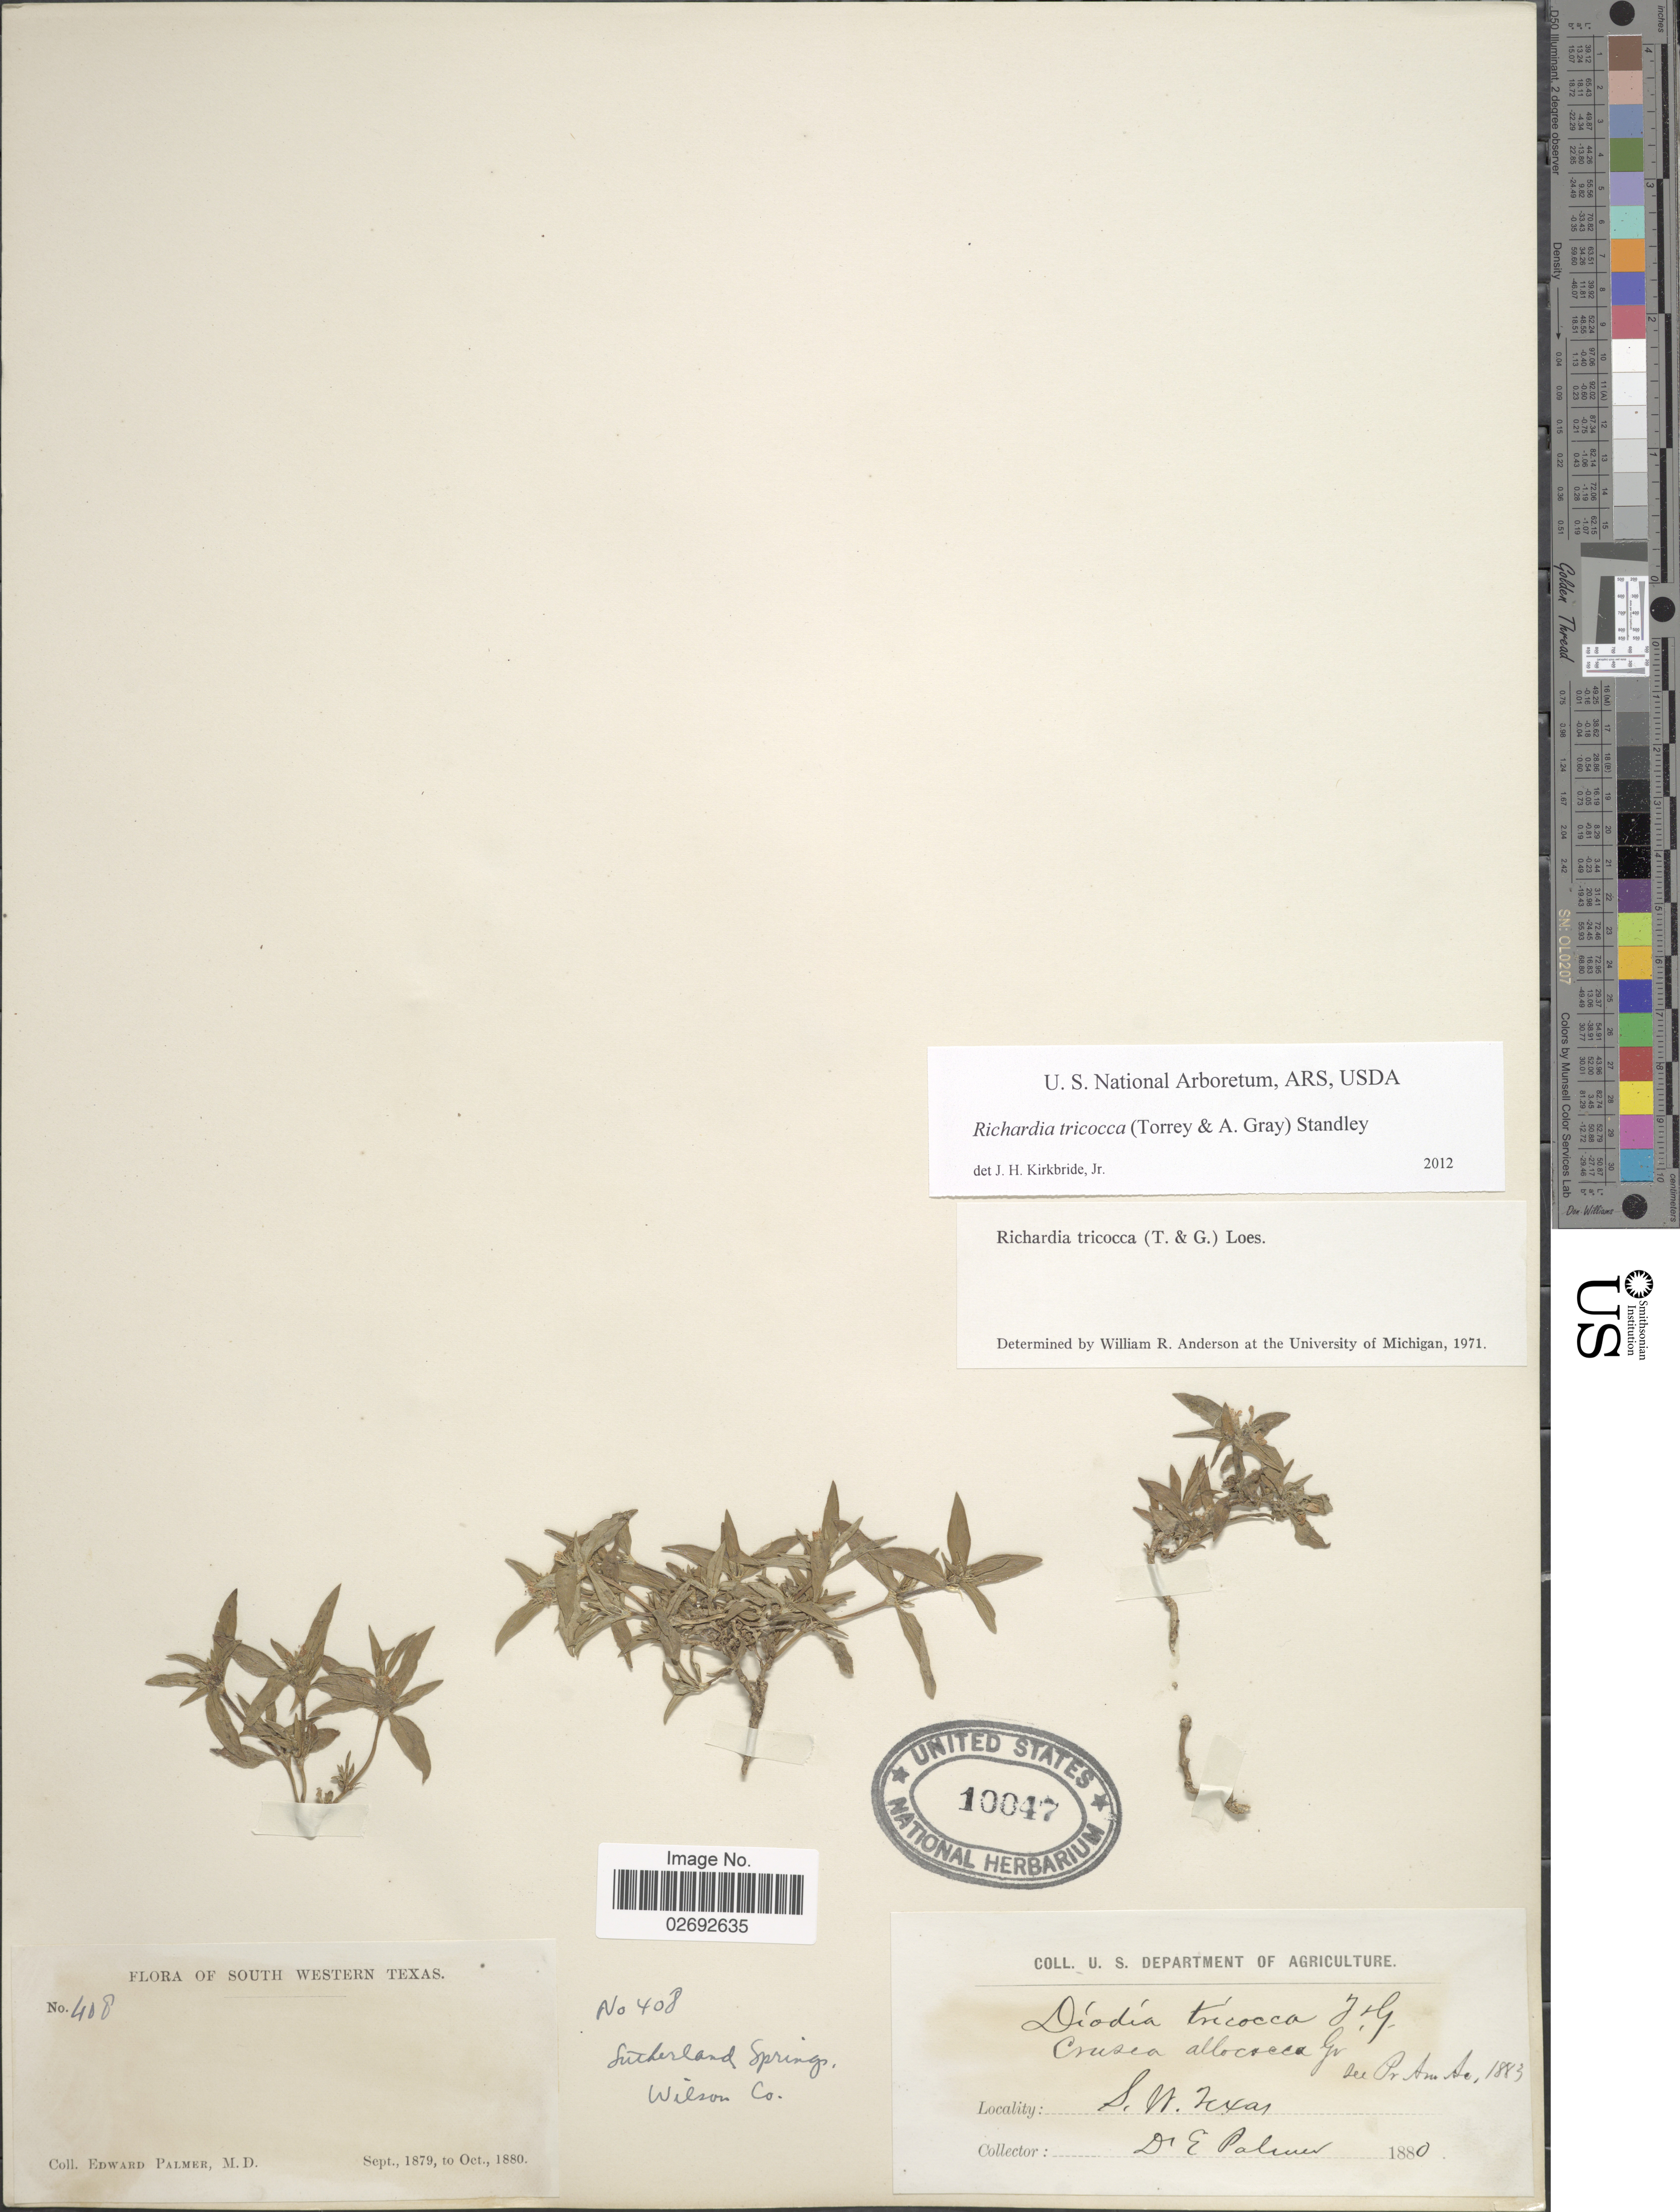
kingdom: Plantae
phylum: Tracheophyta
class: Magnoliopsida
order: Gentianales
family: Rubiaceae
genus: Richardia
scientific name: Richardia tricocca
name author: (Torr.) Standl.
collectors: E. Palmer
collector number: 408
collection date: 1880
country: United States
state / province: Texas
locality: S.W. Texas. Sutherland Springs, Wilson Co.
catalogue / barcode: US 10047